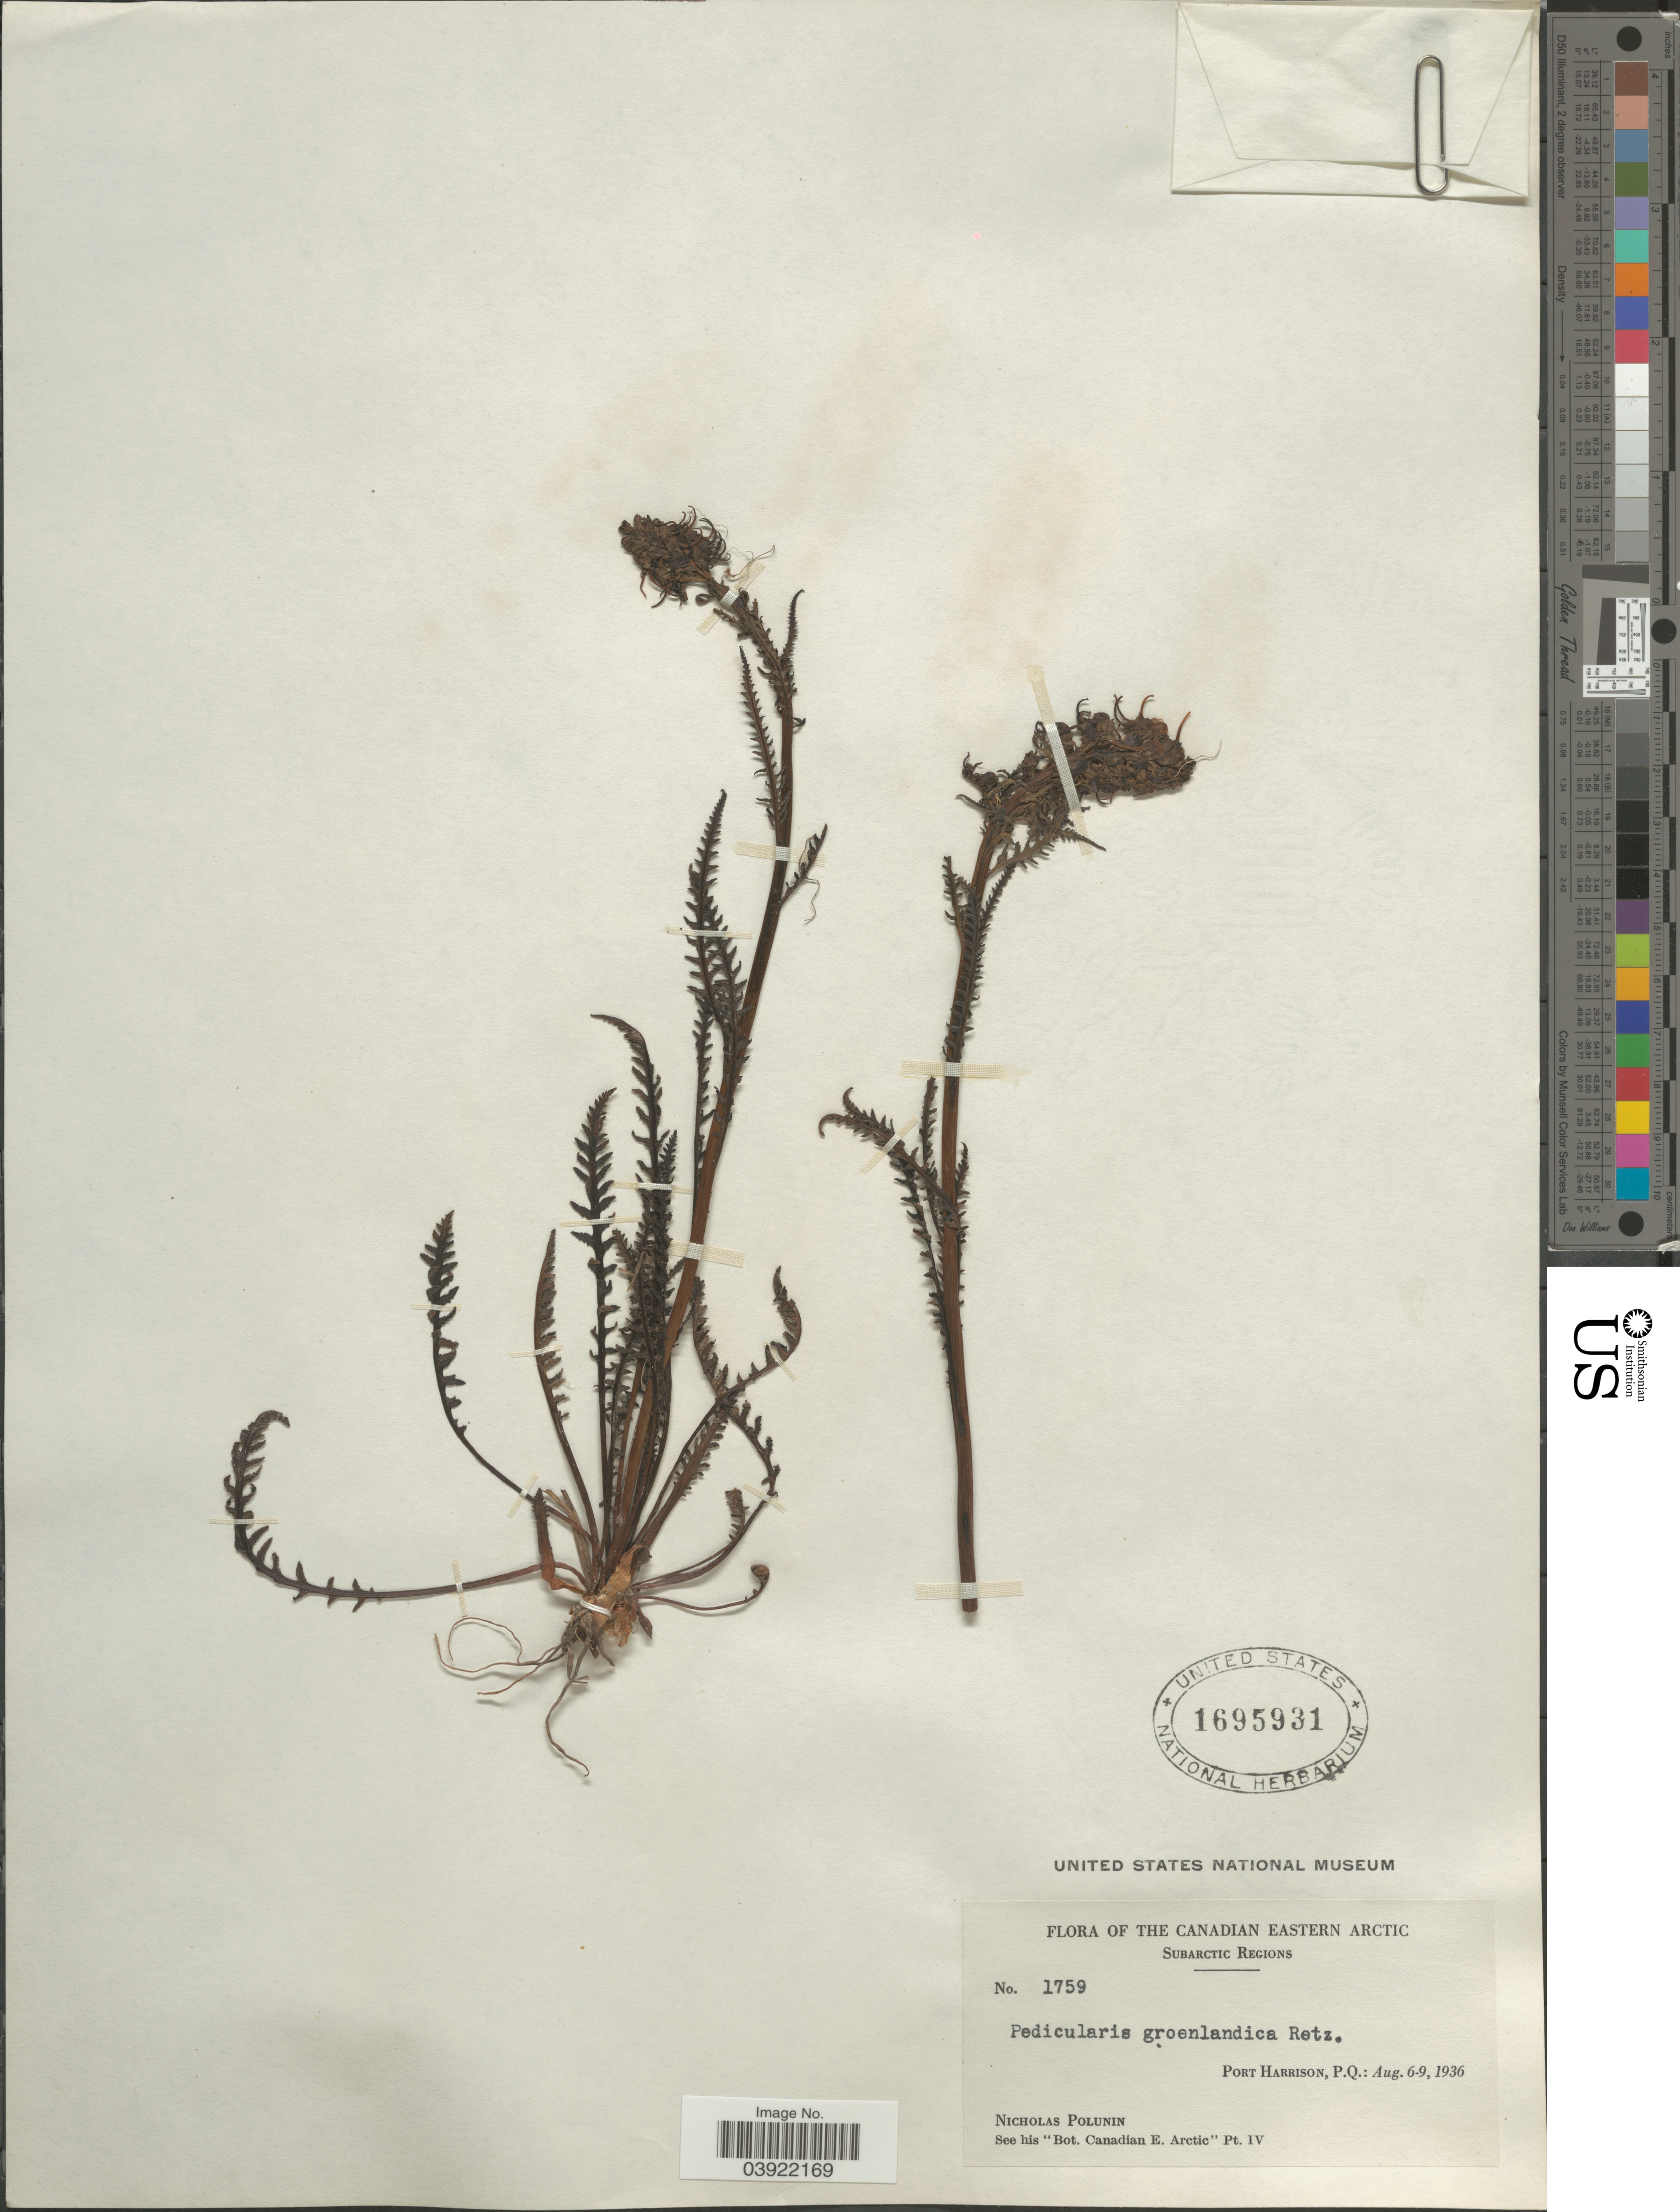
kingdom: Plantae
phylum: Tracheophyta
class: Magnoliopsida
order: Lamiales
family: Orobanchaceae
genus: Pedicularis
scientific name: Pedicularis groenlandica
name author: Retz.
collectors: N. V. Polunin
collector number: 1759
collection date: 1936-08-06/1936-08-09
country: Canada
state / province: Quebec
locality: Canadian Eastern Arctic. Subarctic Regions. Port Harrison, P.Q.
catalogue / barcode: US 1695931